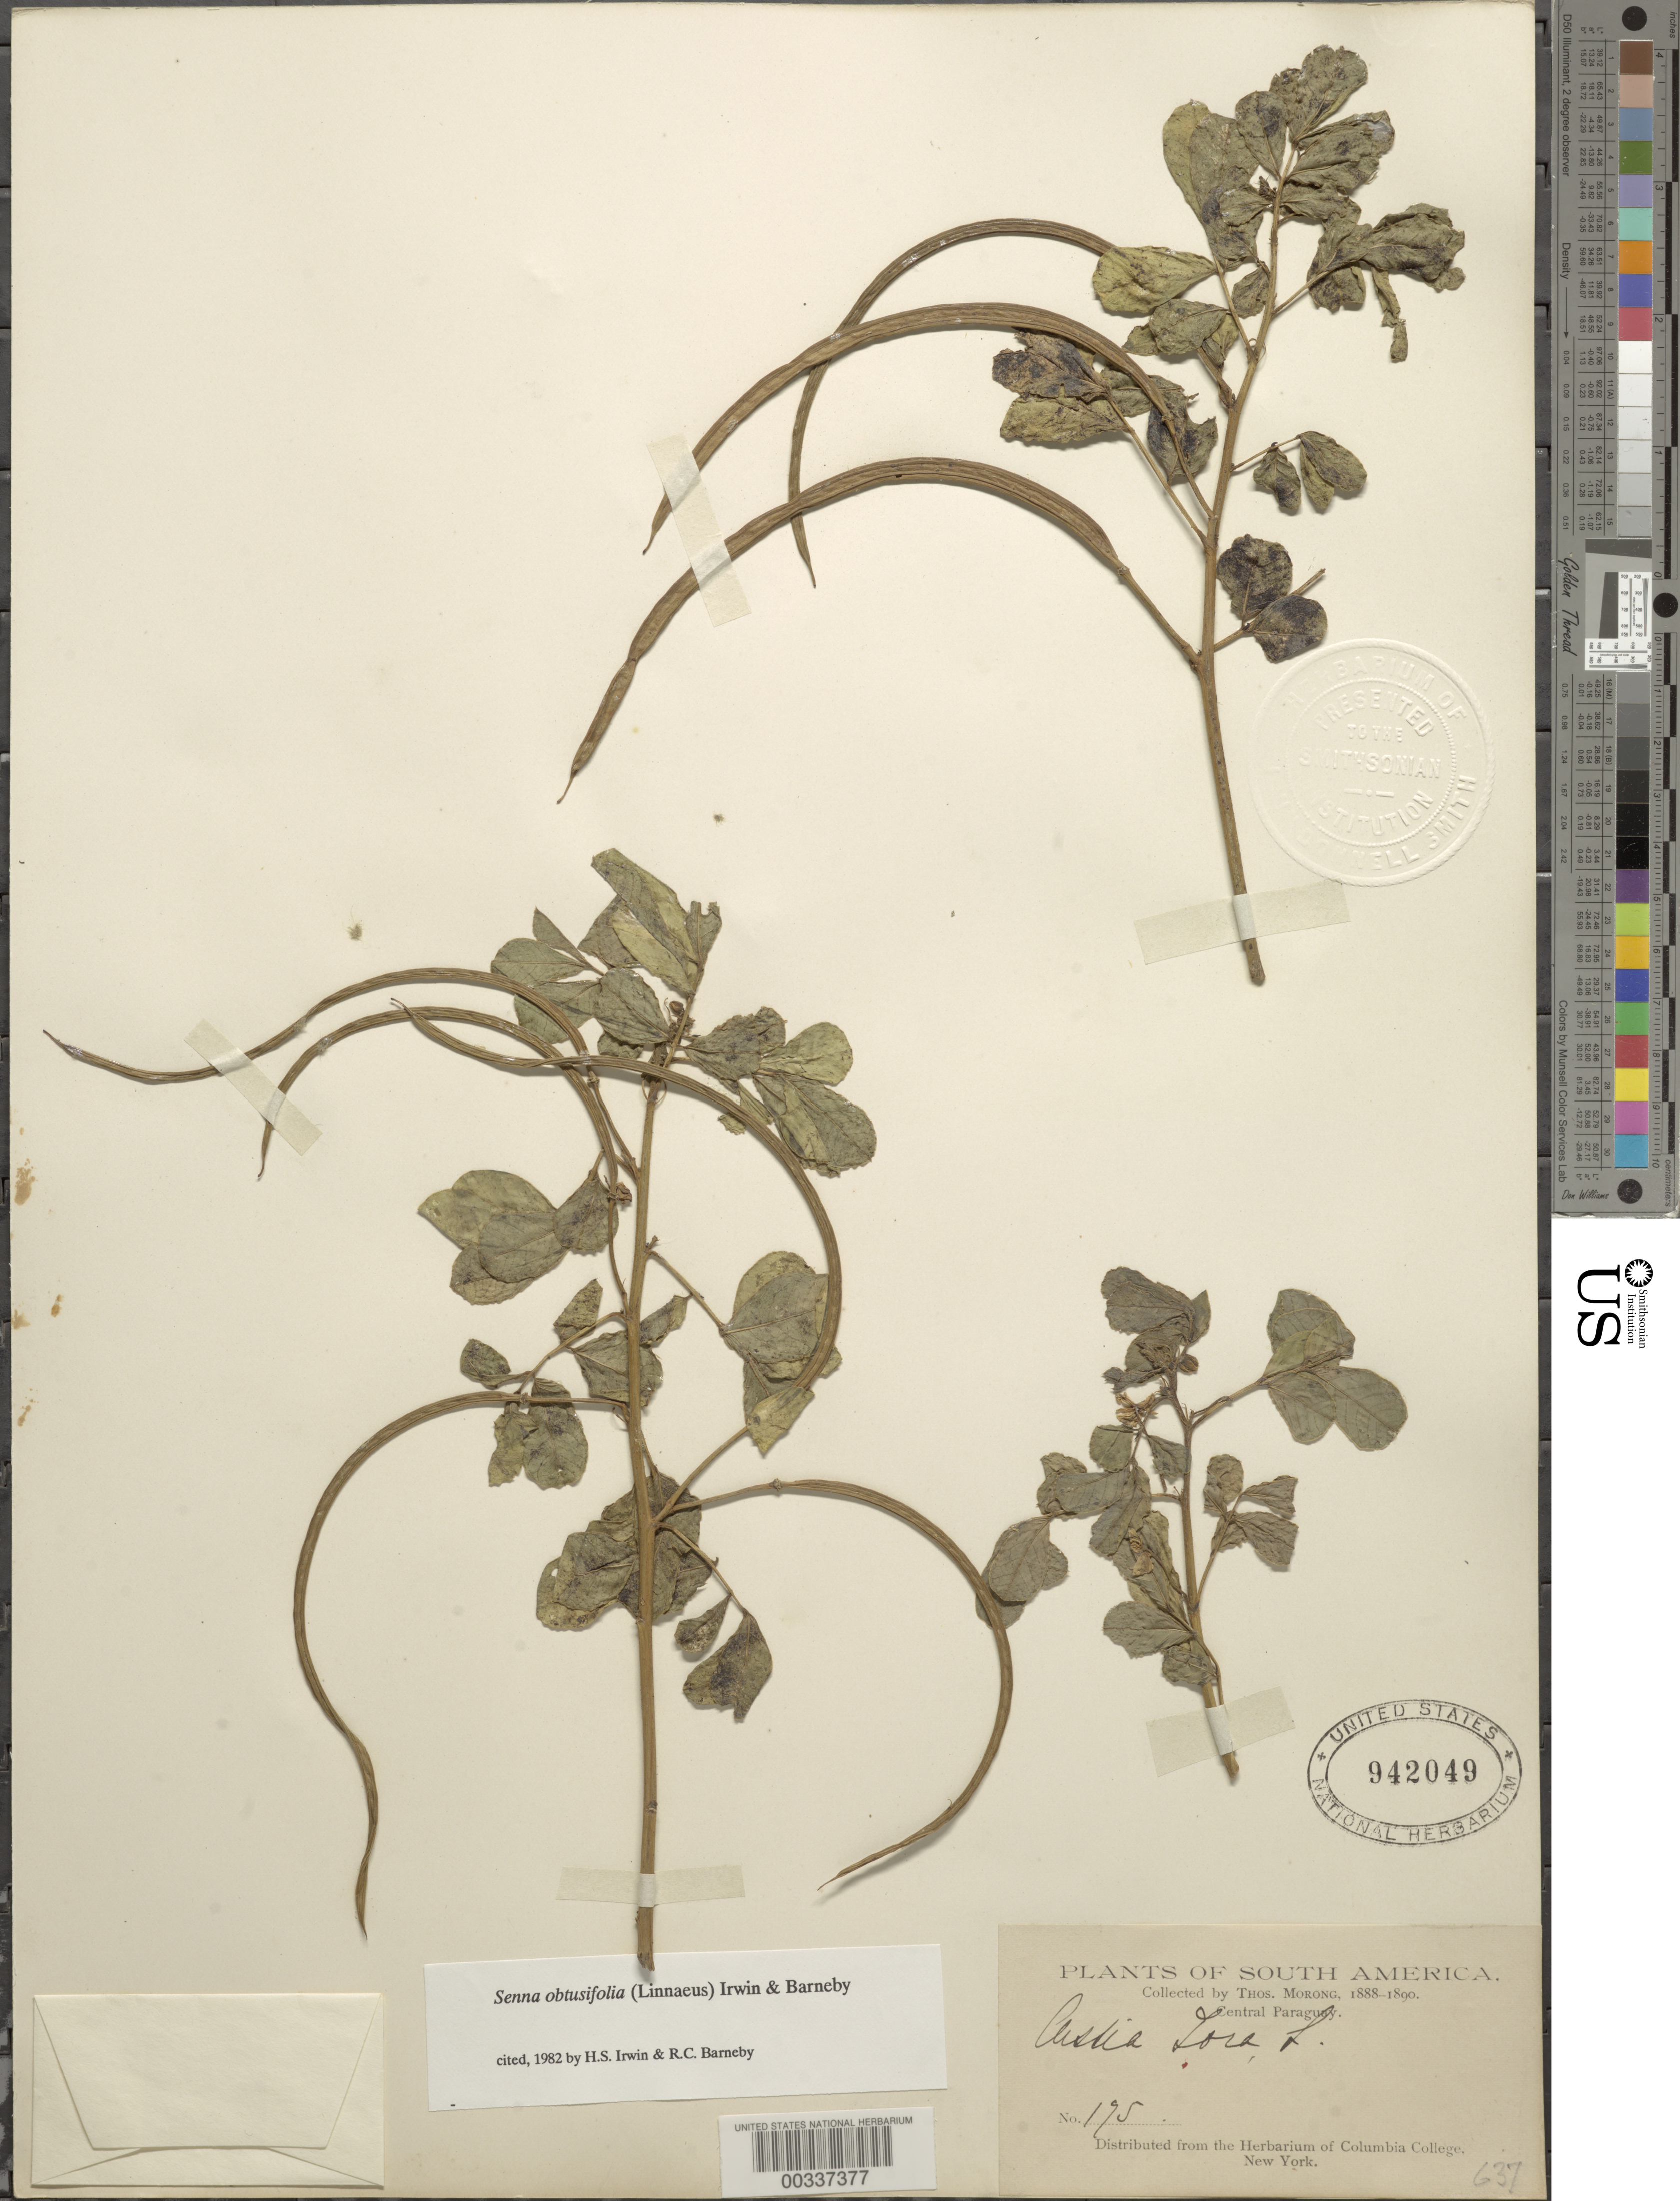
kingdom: Plantae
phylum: Tracheophyta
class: Magnoliopsida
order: Fabales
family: Fabaceae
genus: Senna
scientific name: Senna obtusifolia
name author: (L.) H.S. Irwin & Barneby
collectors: T. Morong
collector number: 175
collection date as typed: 1888 to -- -- 1890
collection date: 1888/1890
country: Paraguay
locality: Central paraguay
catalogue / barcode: US 942049